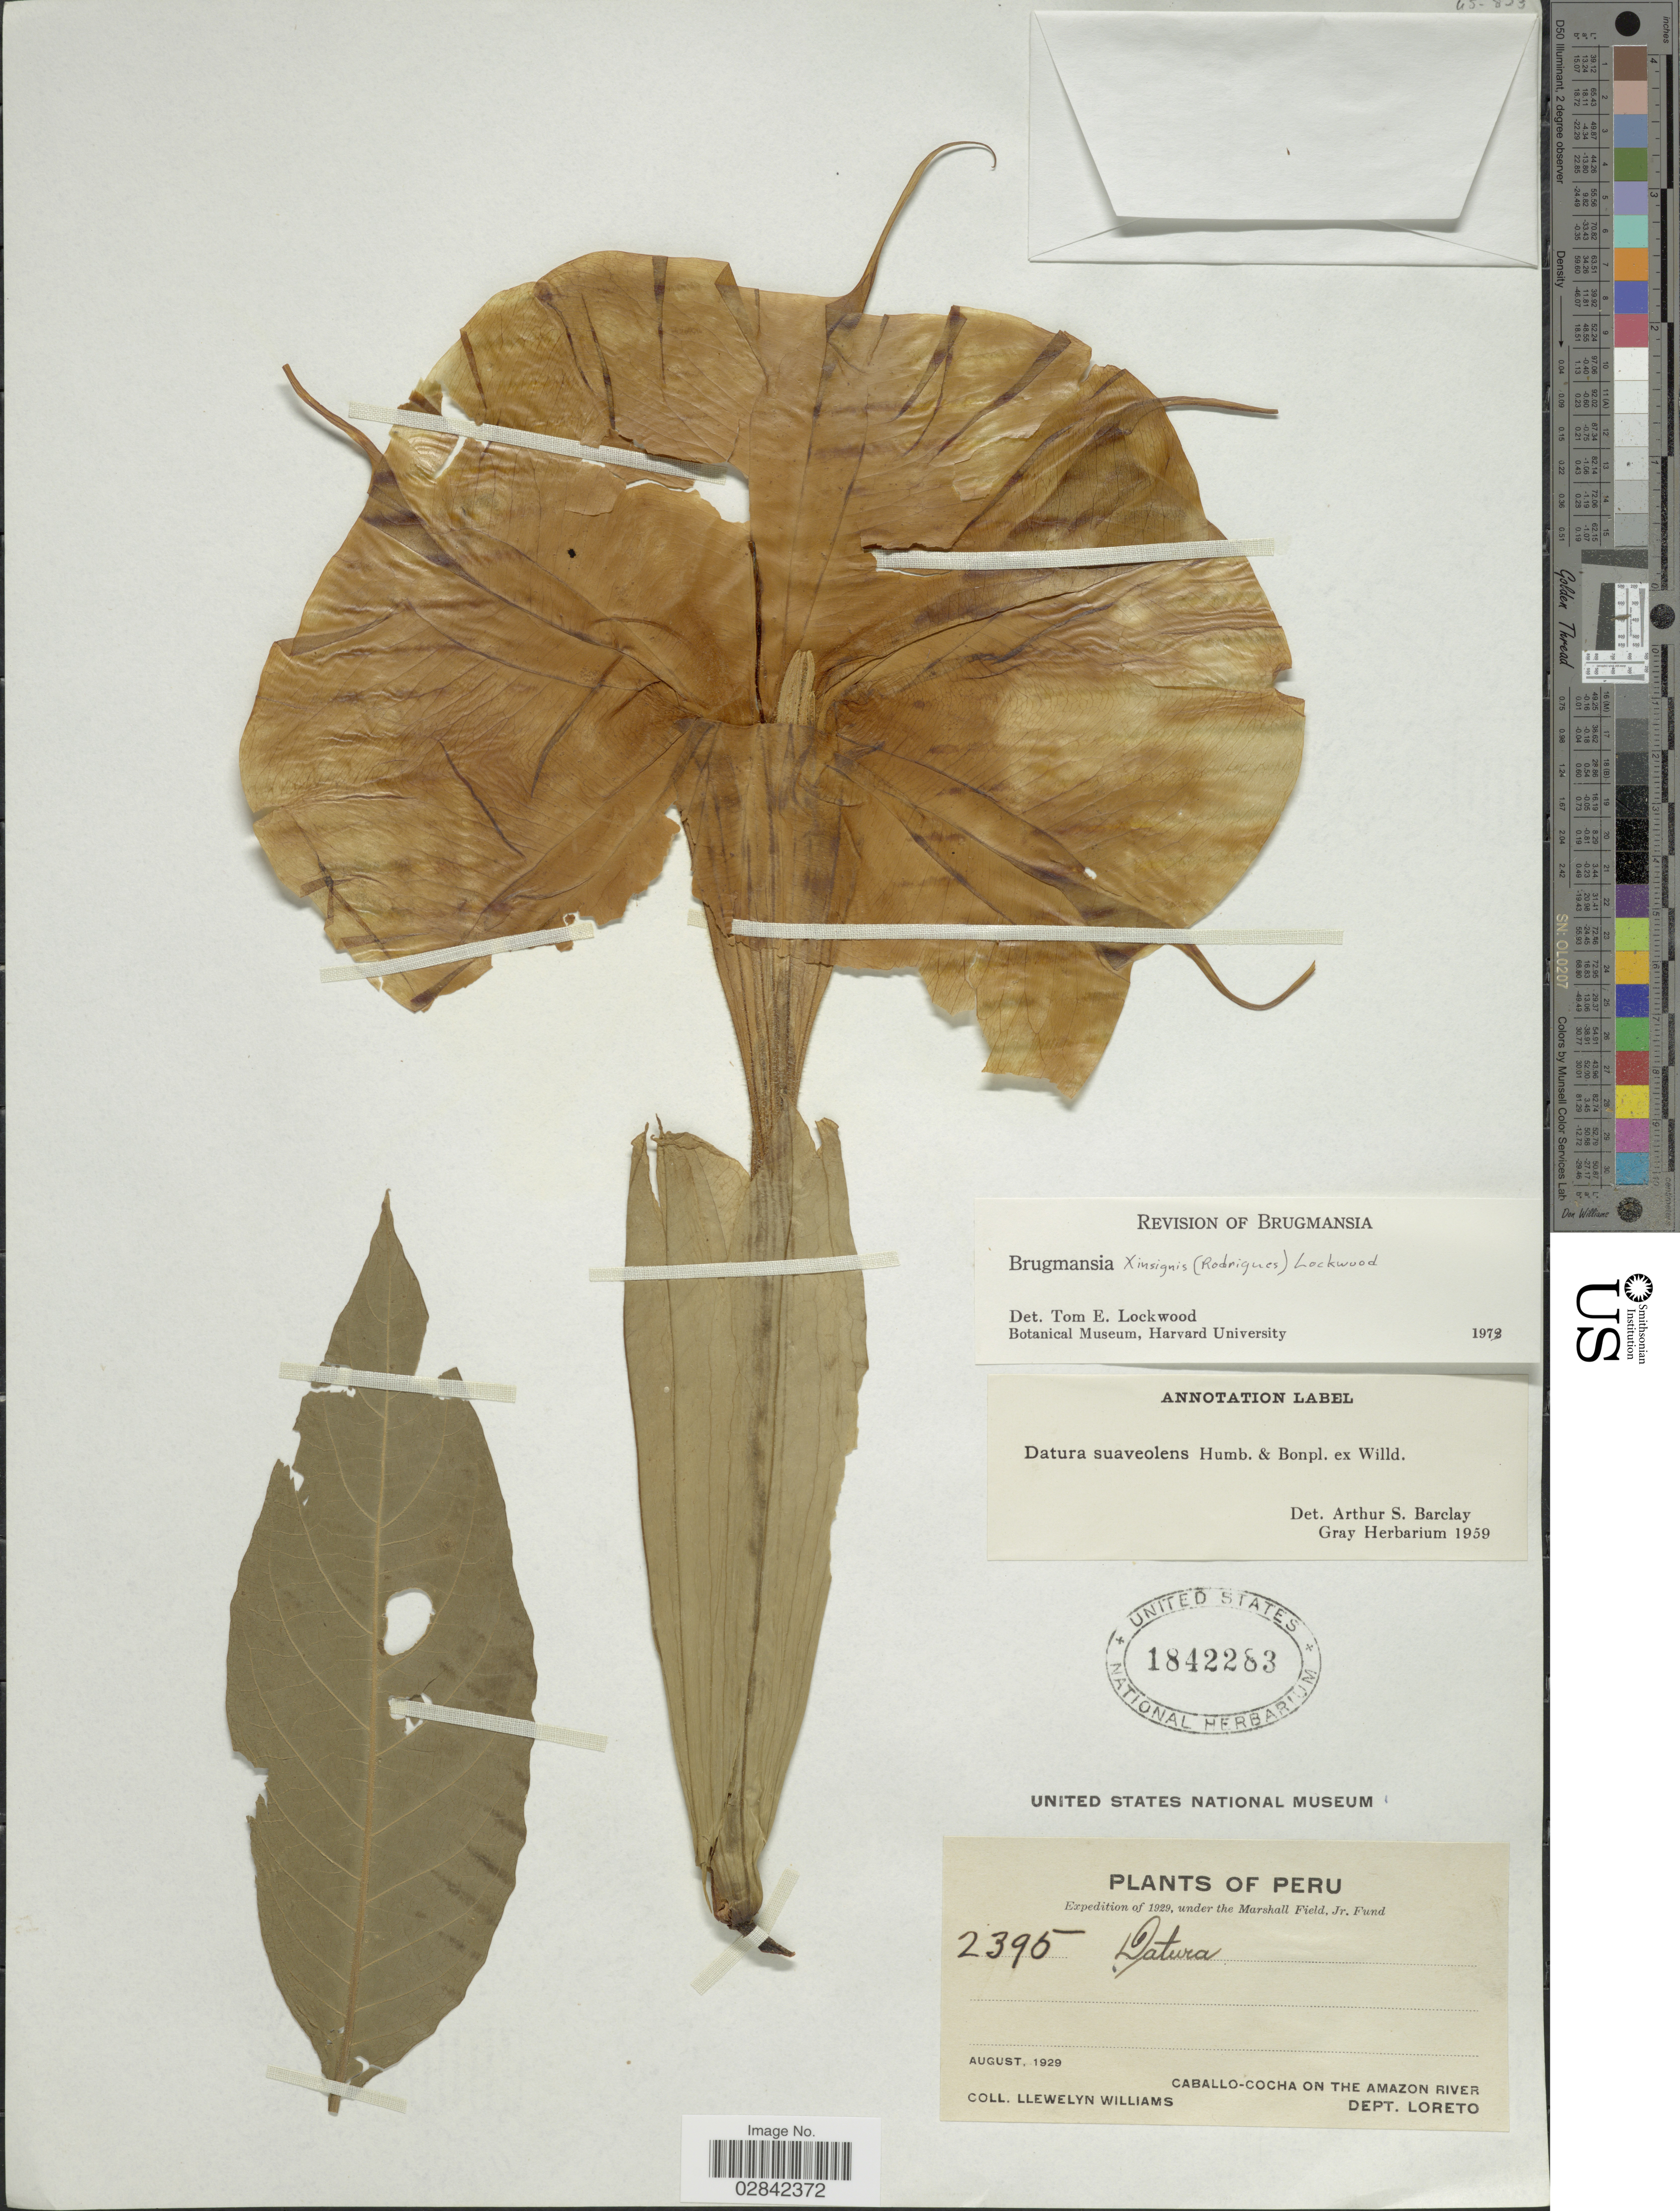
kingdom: Plantae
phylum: Tracheophyta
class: Magnoliopsida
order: Solanales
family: Solanaceae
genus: Brugmansia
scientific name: Brugmansia x insignis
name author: (Barb. Rodr.) Lockwood ex R.E. Schult.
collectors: Ll. Williams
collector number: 2395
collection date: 1929-08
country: Peru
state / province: Loreto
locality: Caballo-Cocha on the Amazon River, Dept. Loreto.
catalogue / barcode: US 1842283